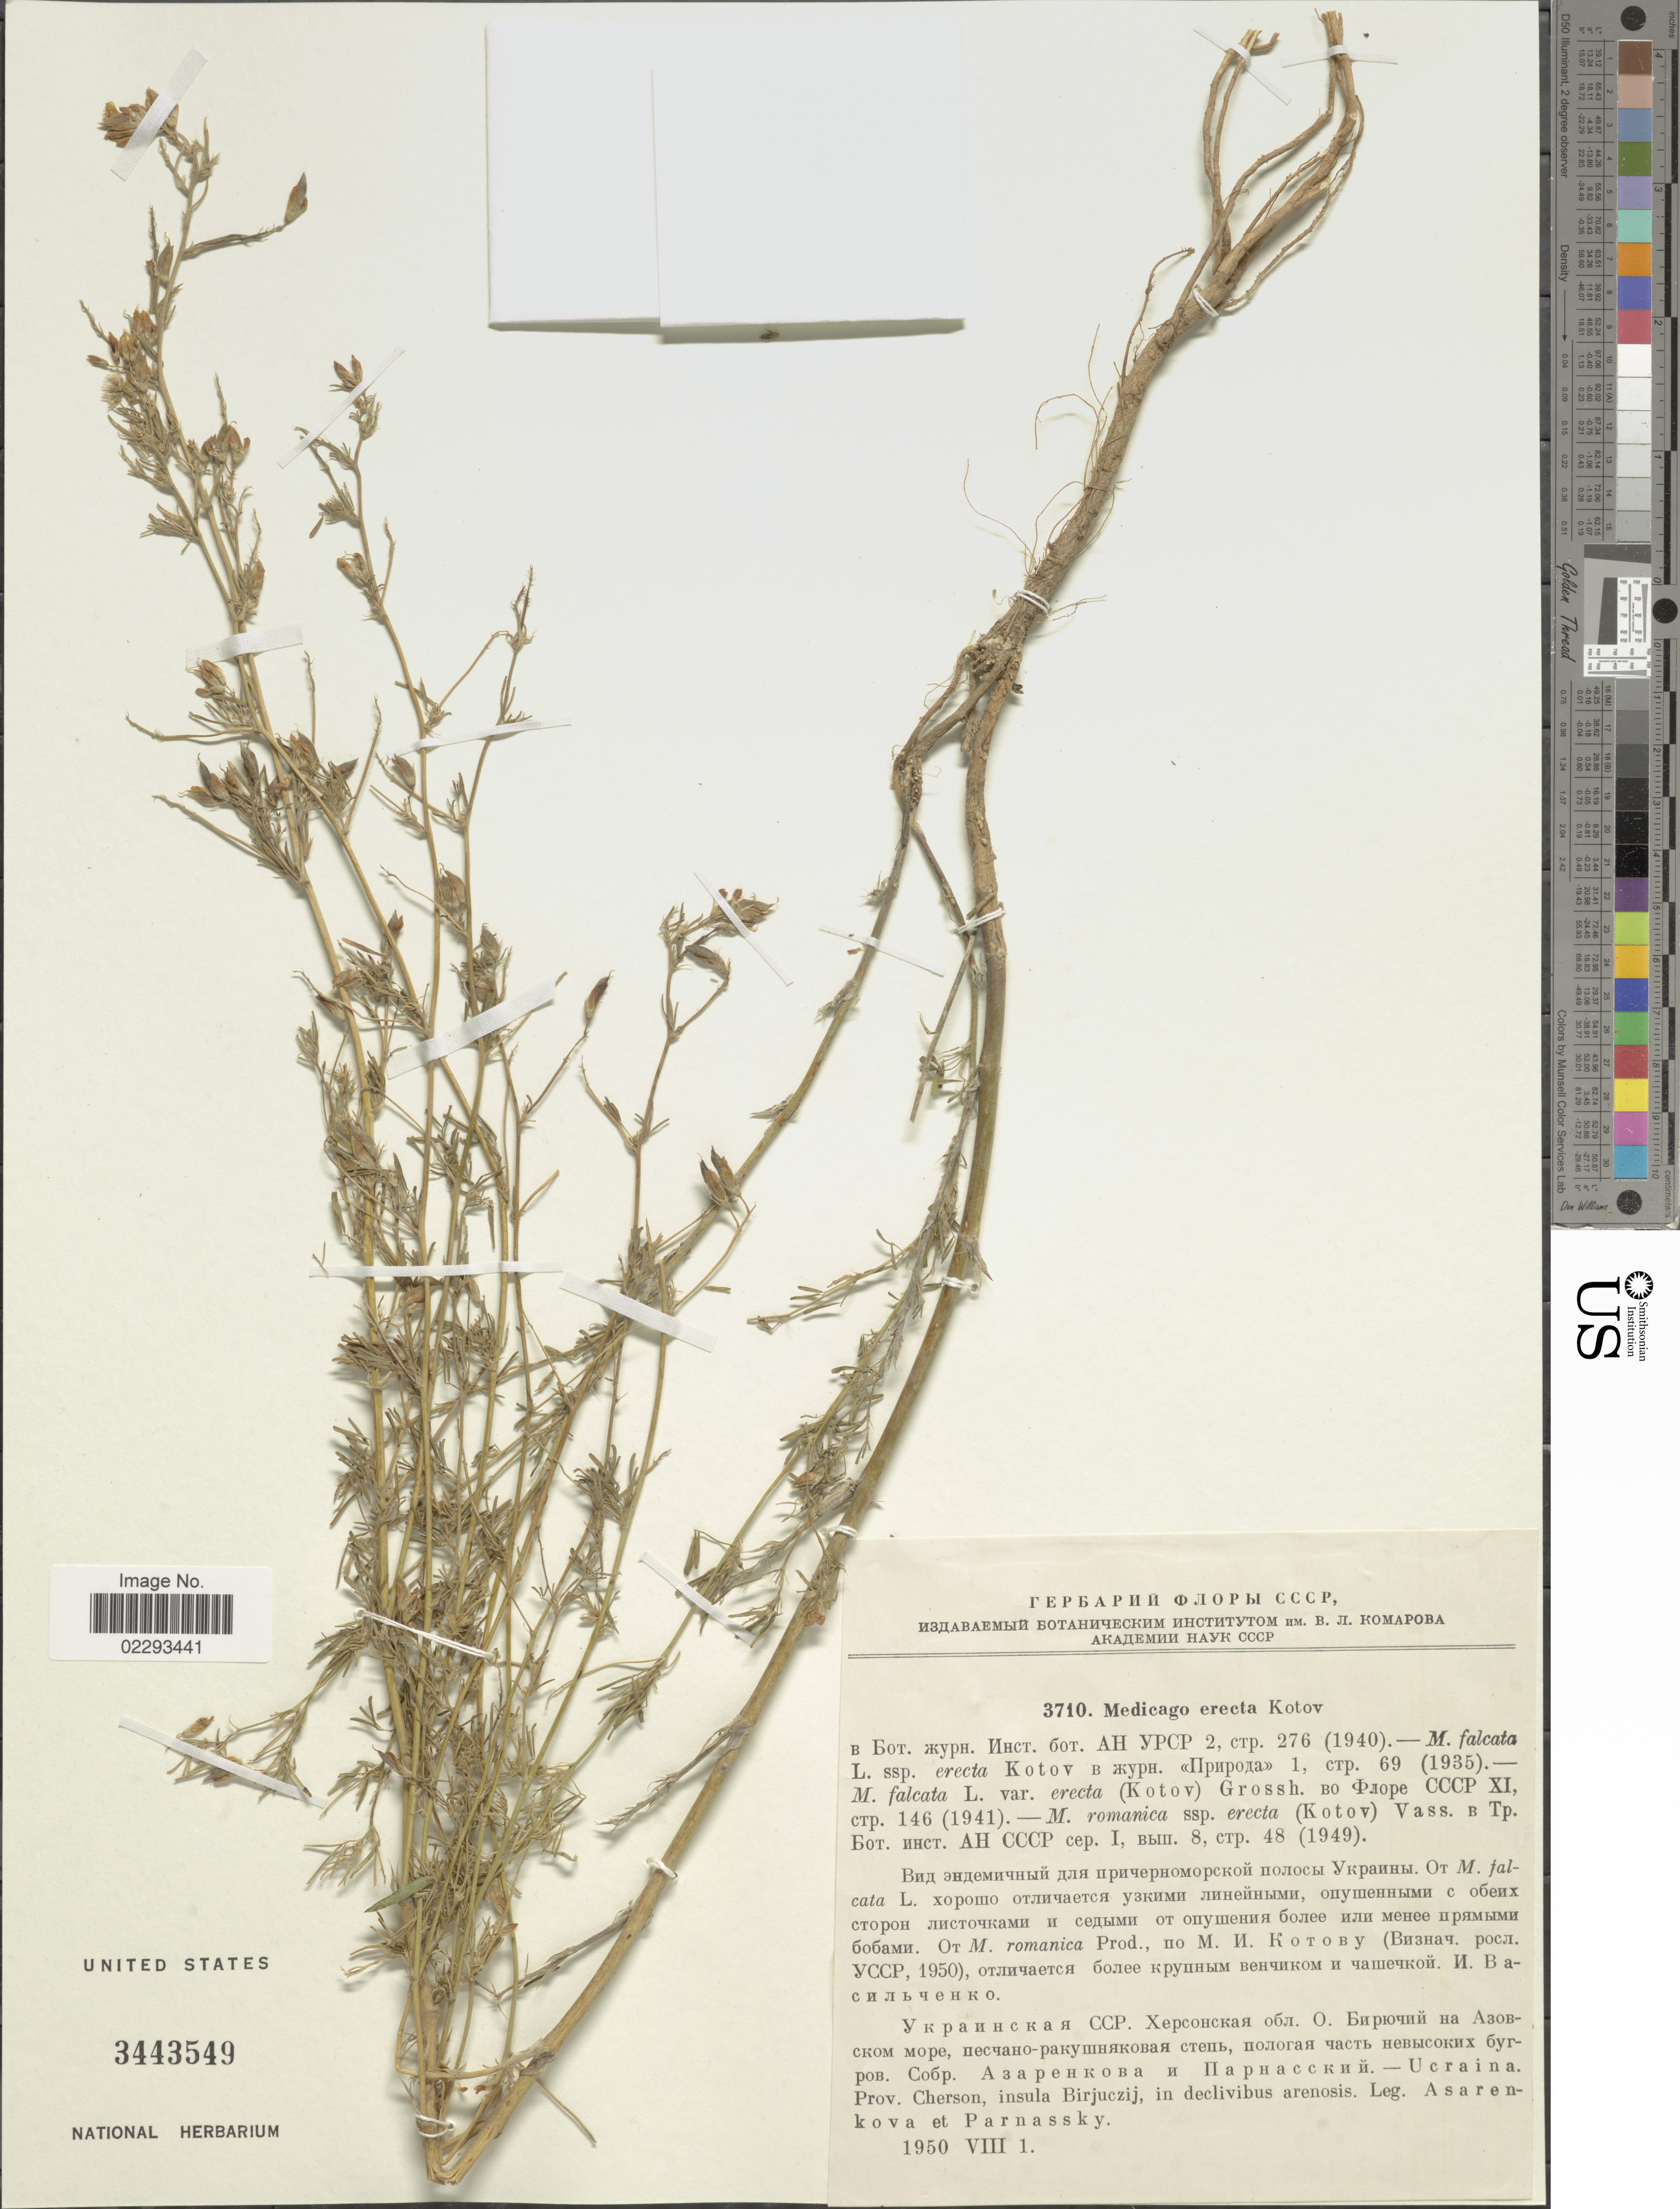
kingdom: Plantae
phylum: Tracheophyta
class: Magnoliopsida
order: Fabales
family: Fabaceae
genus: Medicago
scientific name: Medicago erecta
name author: Kotov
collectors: Asarenkova & Parnassky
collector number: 3710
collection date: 1950-08-01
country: Ukraine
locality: Prov. Cherson, insula Birjuczij, in declivibus arenosis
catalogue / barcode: US 3443549